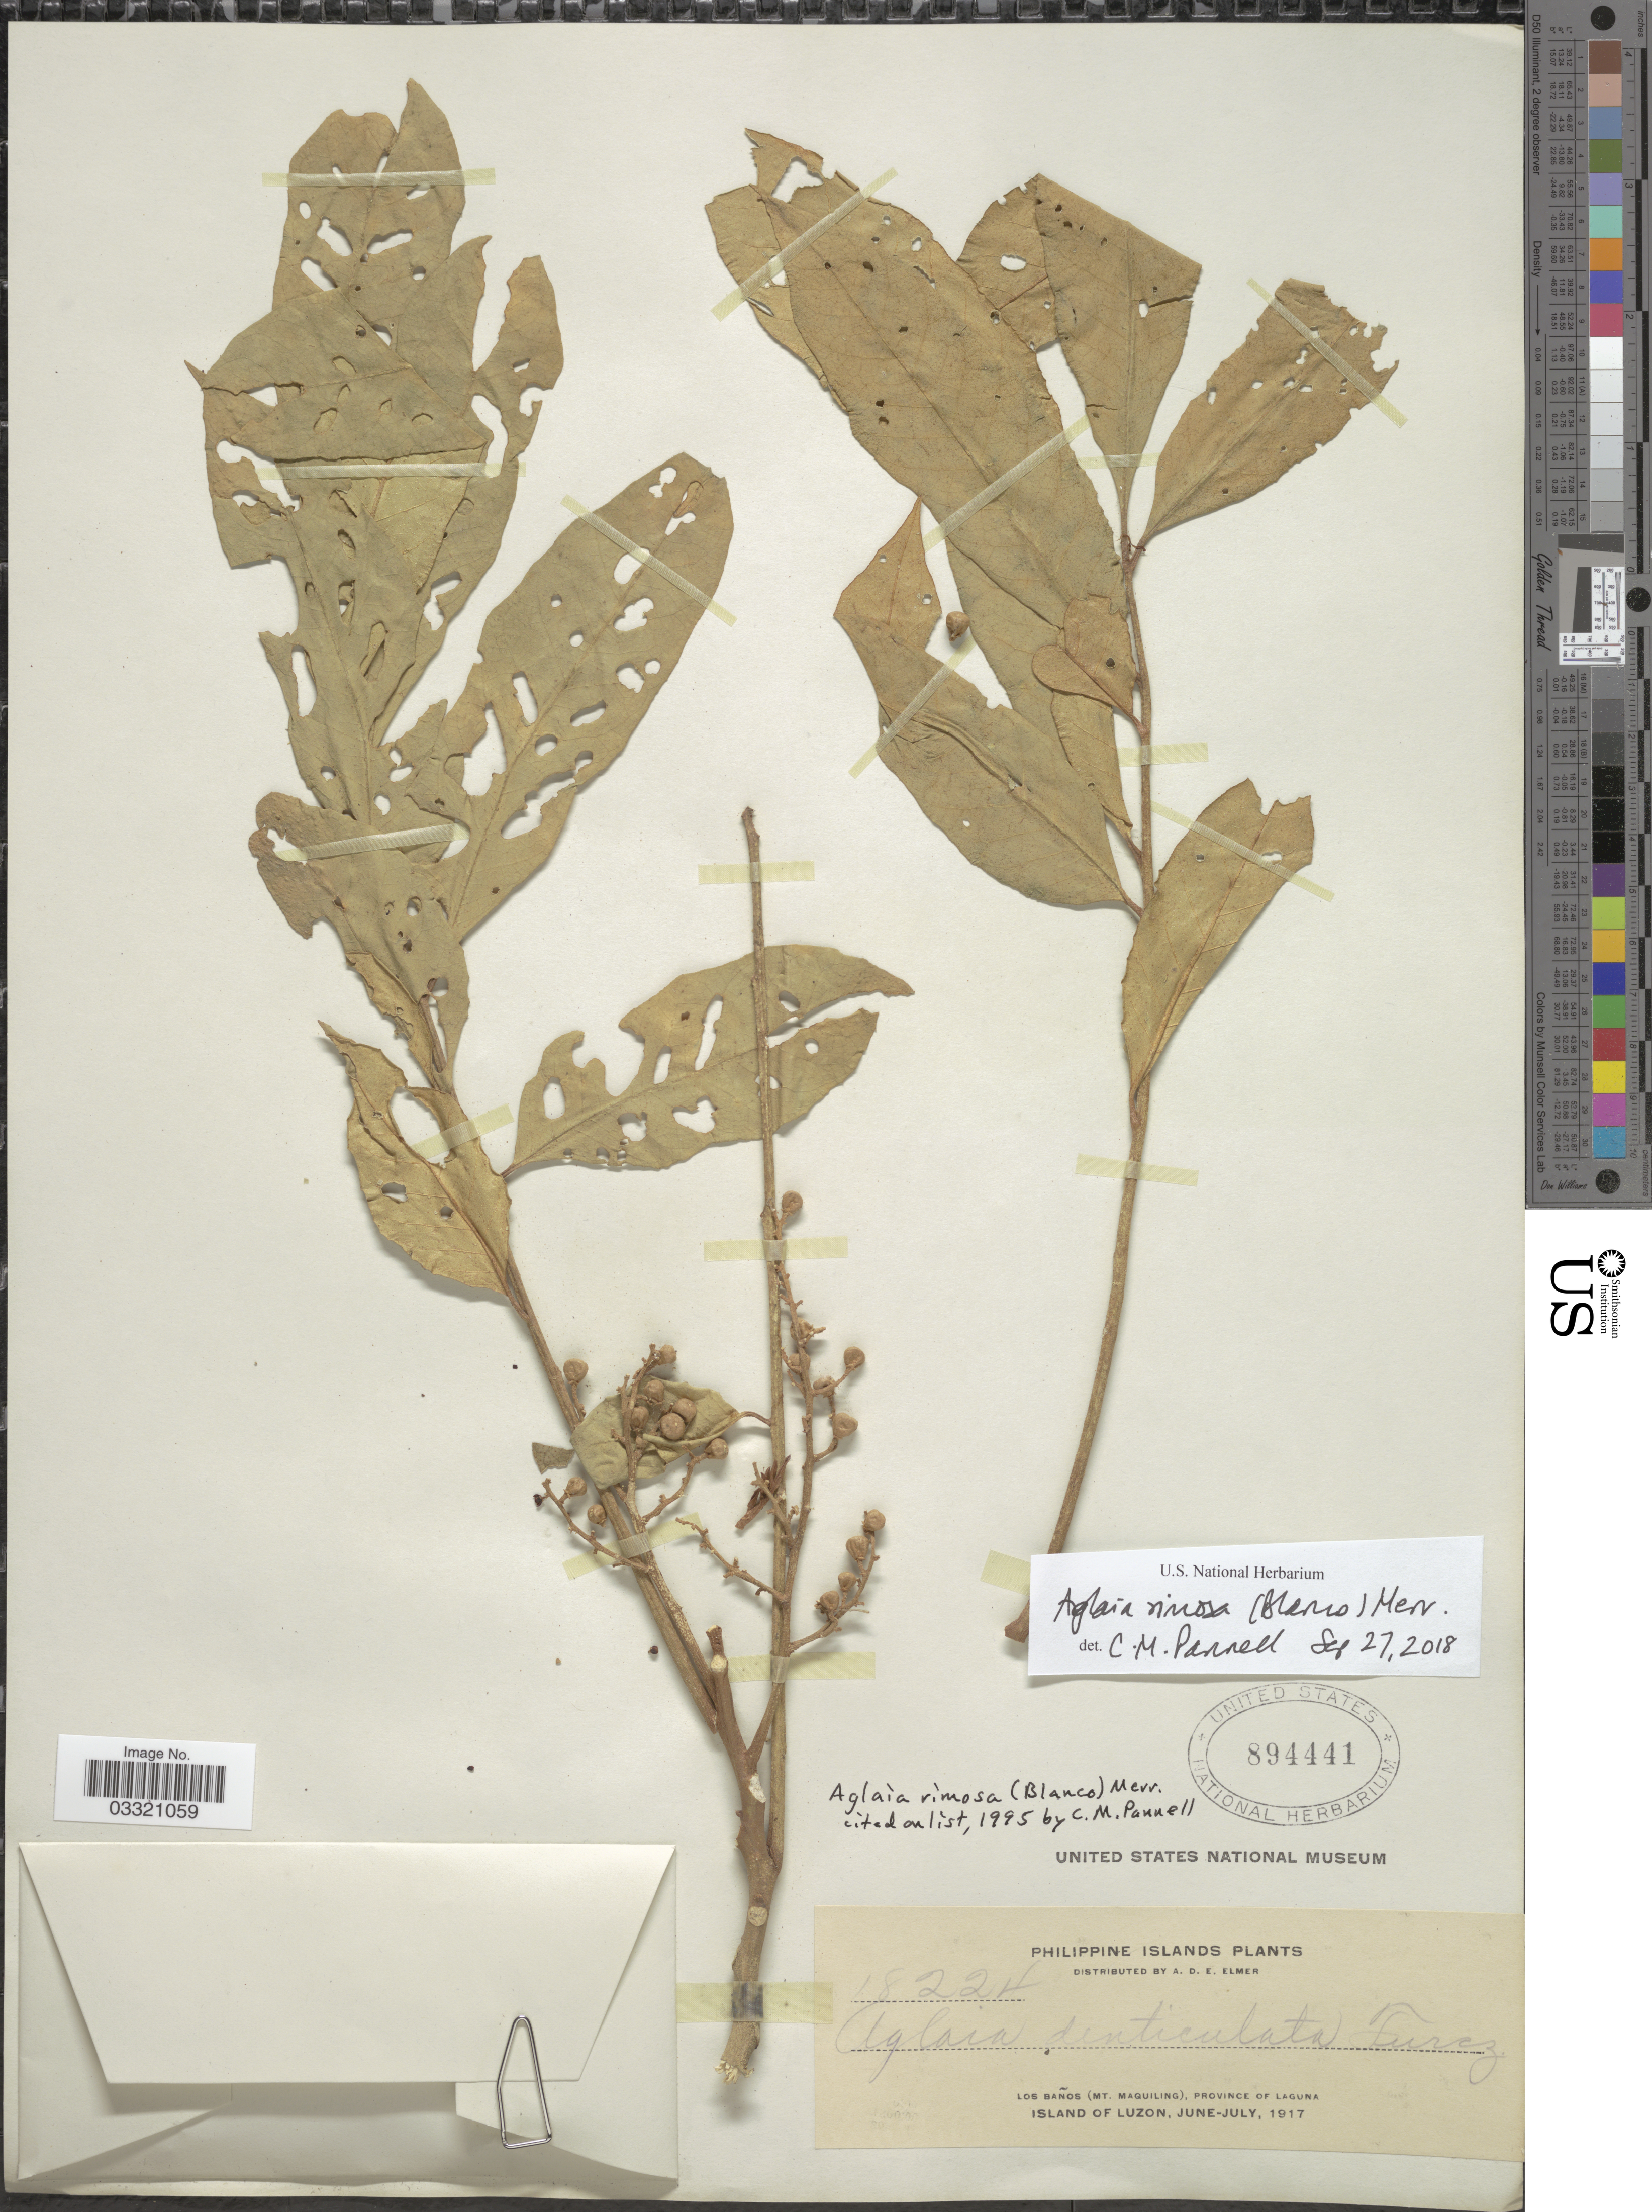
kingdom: Plantae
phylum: Tracheophyta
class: Magnoliopsida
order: Sapindales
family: Meliaceae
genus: Aglaia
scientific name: Aglaia rimosa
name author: (Blanco) Merr.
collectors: A. D. E. Elmer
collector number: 18224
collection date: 1917-06/1917-07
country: Philippines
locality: Los Baños (Mt. Maquiling), Province of Laguna. Island of Luzon.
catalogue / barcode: US 894441